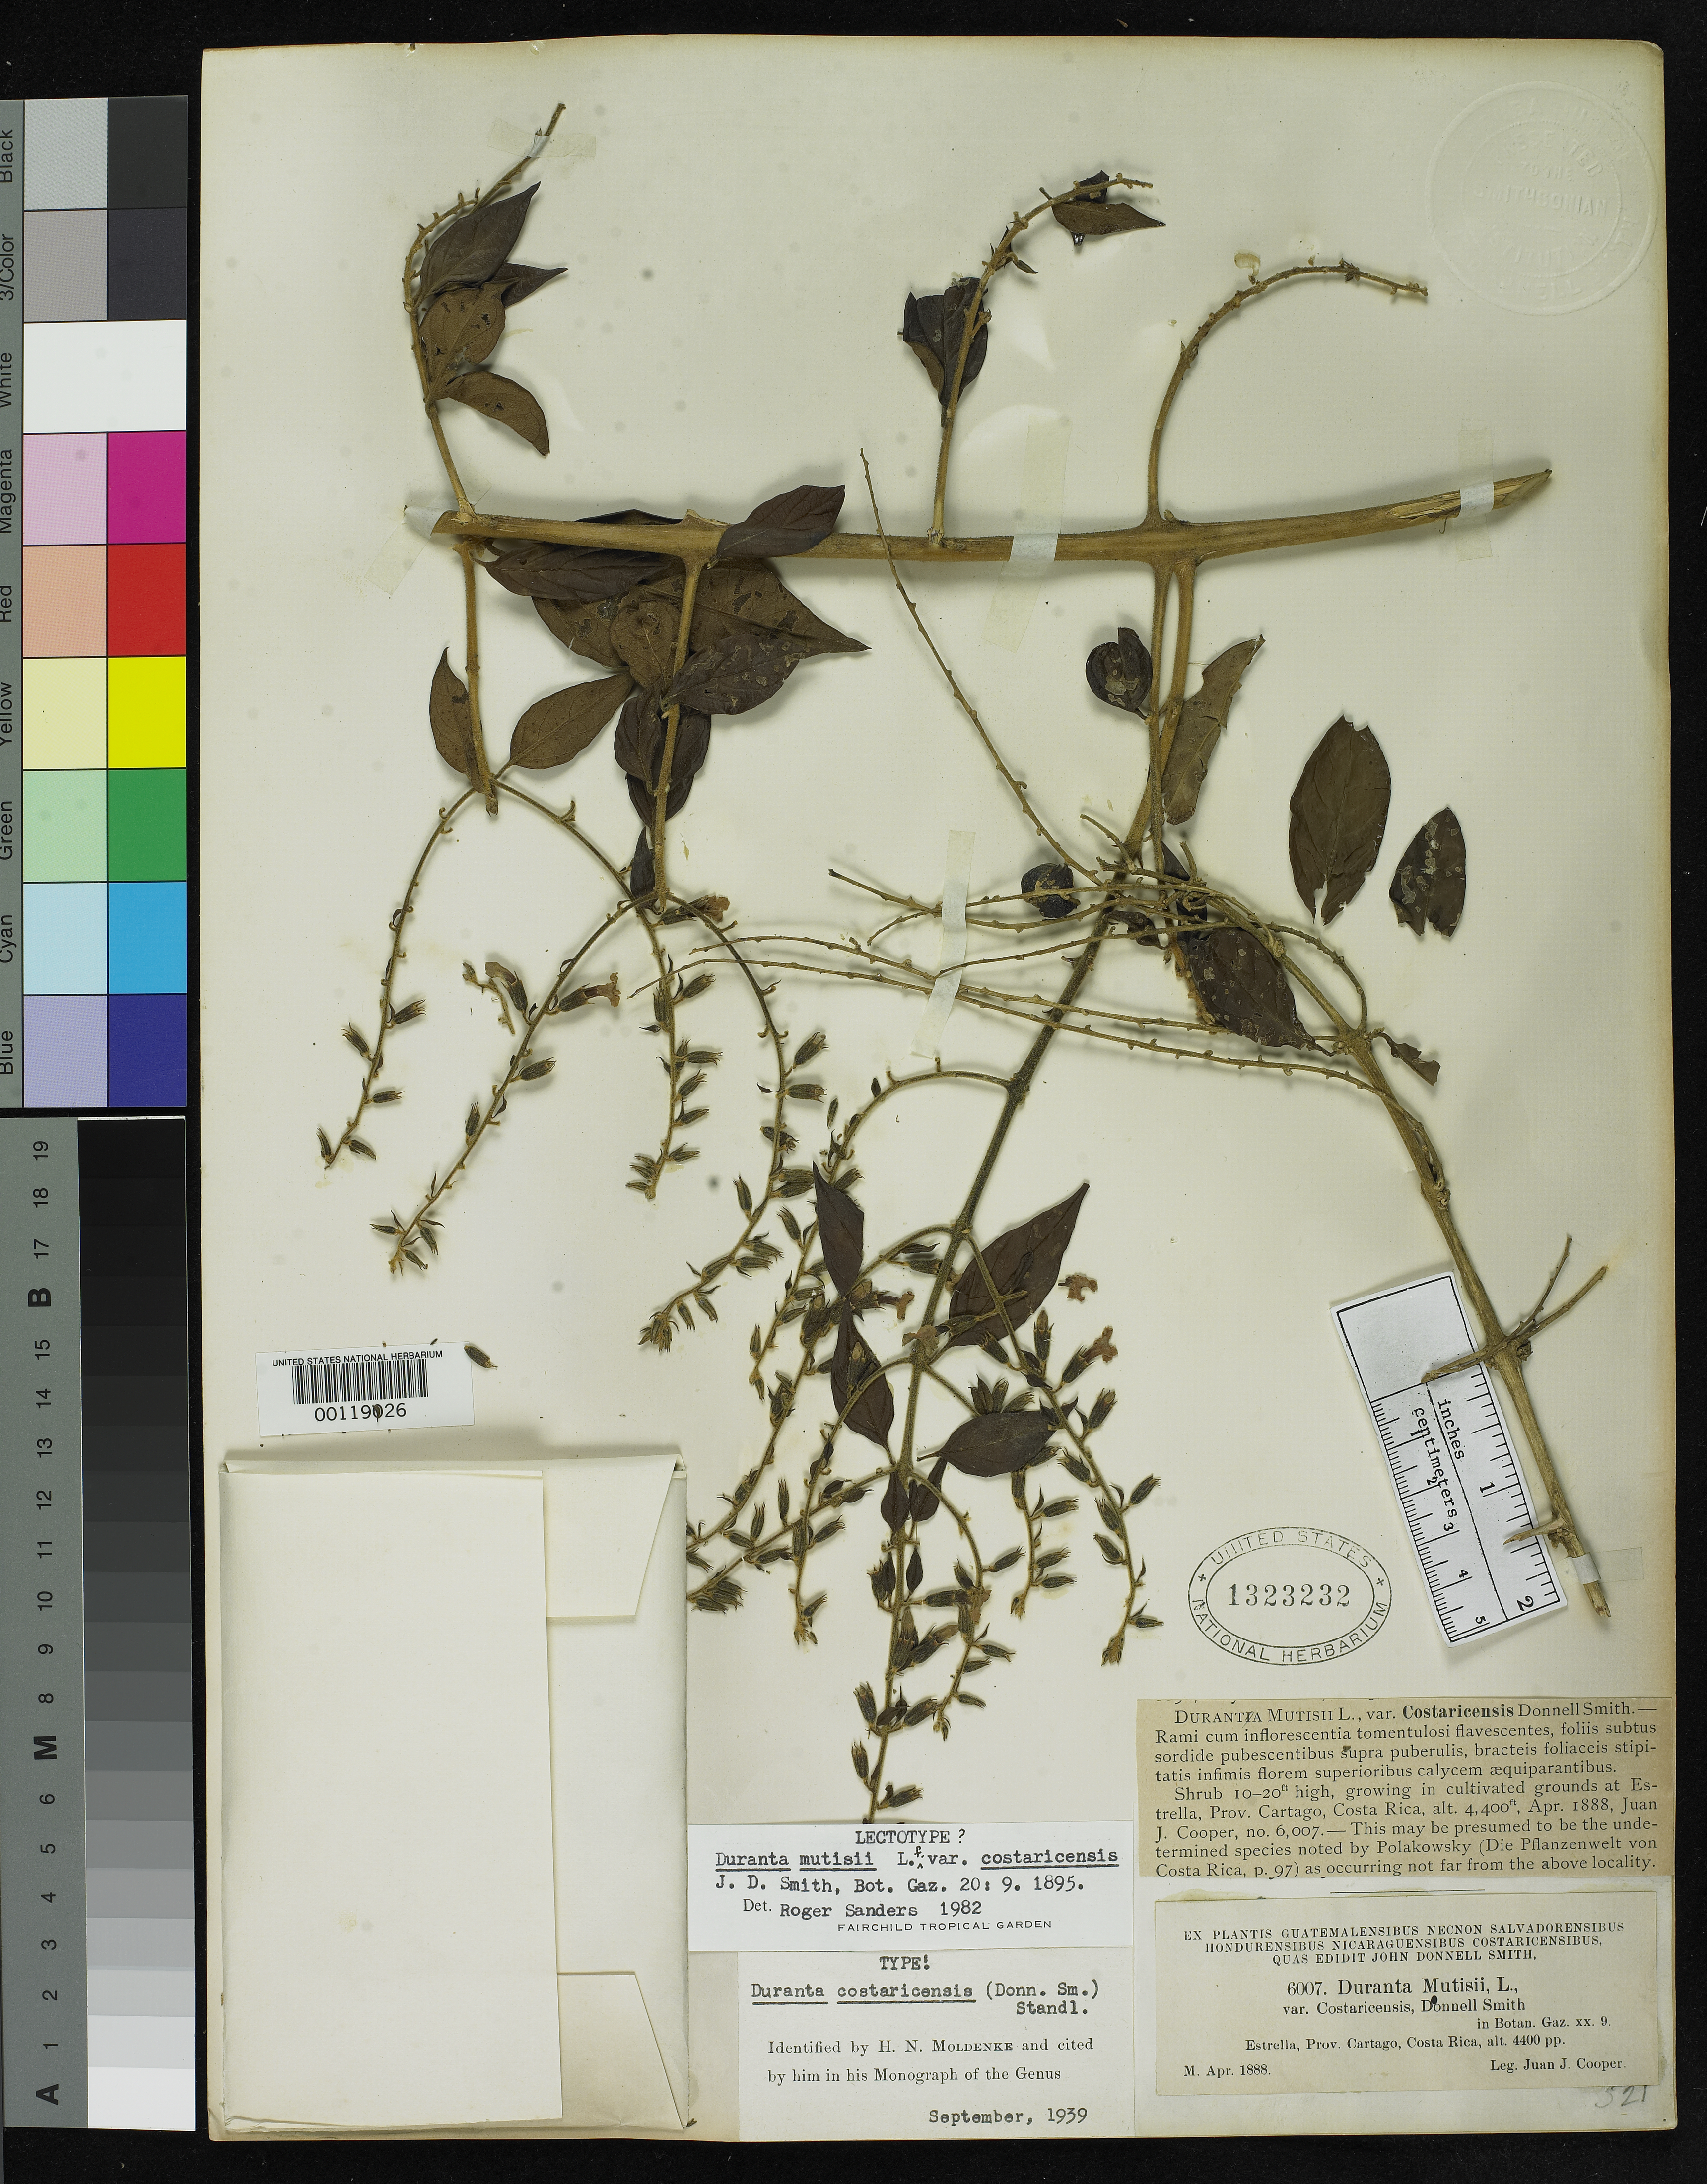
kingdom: Plantae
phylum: Tracheophyta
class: Magnoliopsida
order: Lamiales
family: Verbenaceae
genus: Duranta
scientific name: Duranta mutisii var. costaricensis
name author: Donn. Sm.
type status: Type Collection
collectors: J. J. Cooper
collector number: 6007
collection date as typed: Apr 1888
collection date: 1888-04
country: Costa Rica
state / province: Cartago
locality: Estrella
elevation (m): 4400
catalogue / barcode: US 1323232